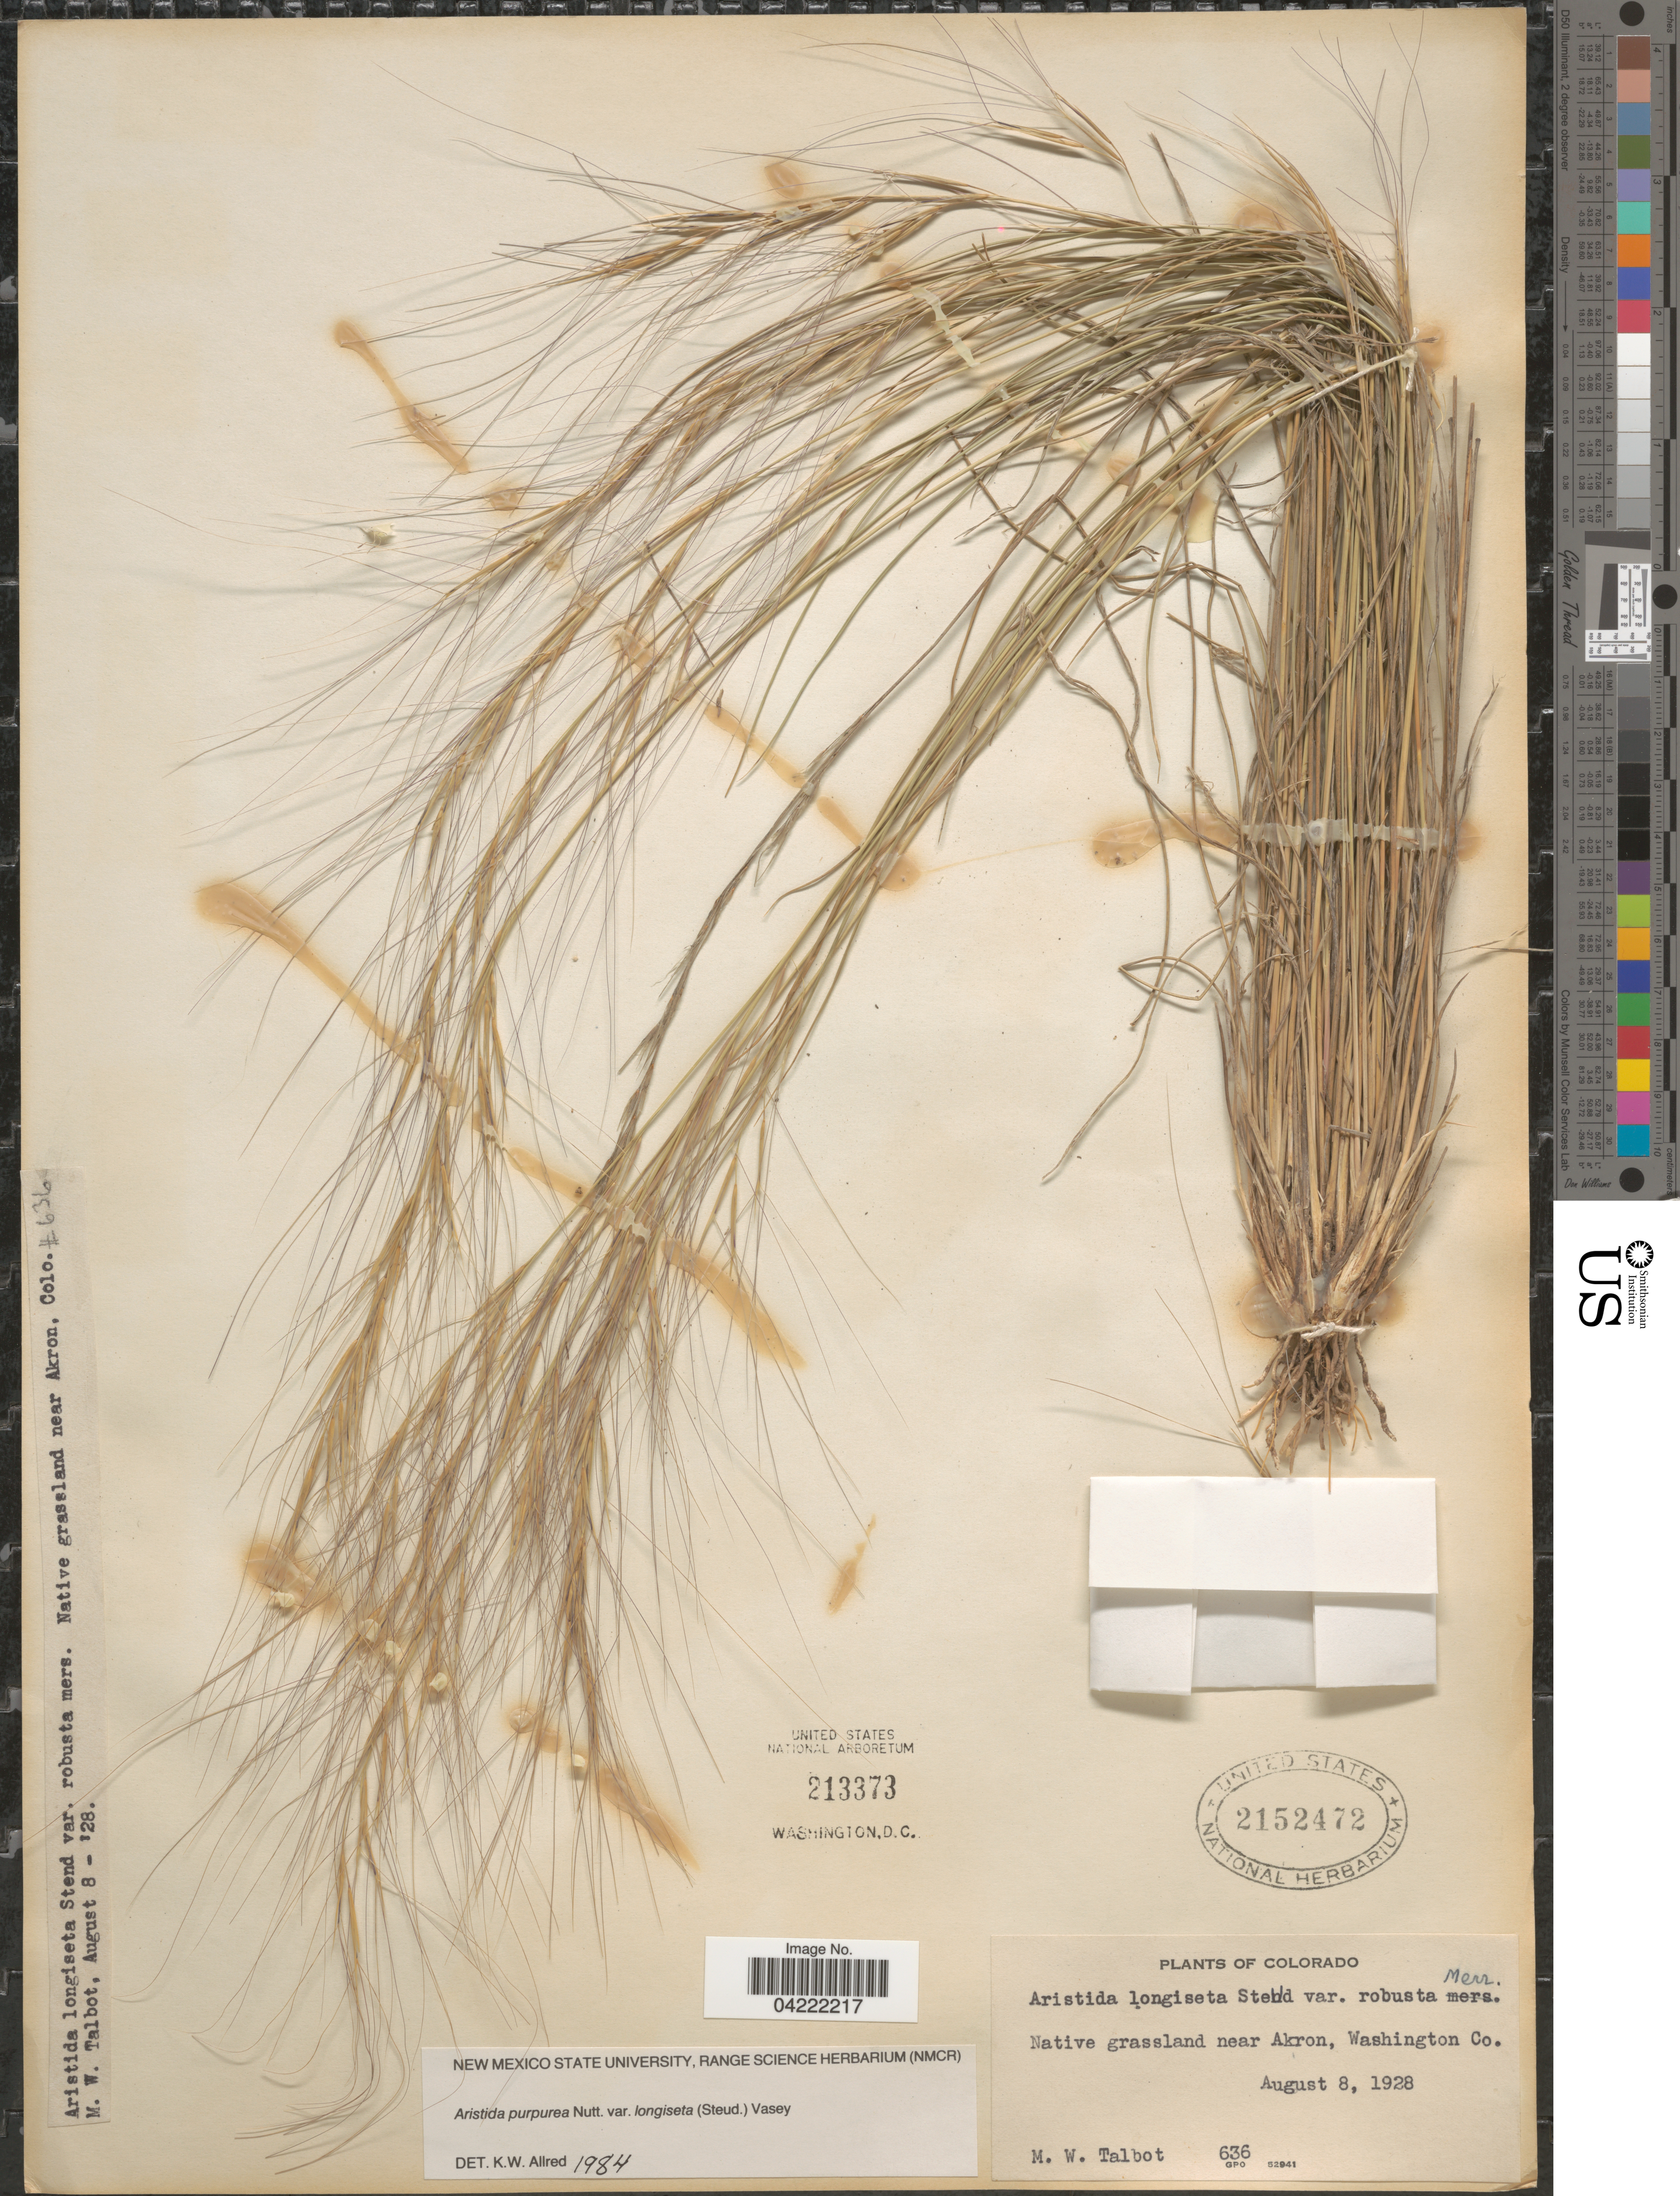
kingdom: Plantae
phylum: Tracheophyta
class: Liliopsida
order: Poales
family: Poaceae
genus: Aristida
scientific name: Aristida purpurea var. longiseta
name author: (Steud.) Vasey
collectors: M. Talbot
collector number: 636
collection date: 1928-08-08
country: United States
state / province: Colorado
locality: Native grassland near Akron, Washington Co.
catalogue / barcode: US 2152472